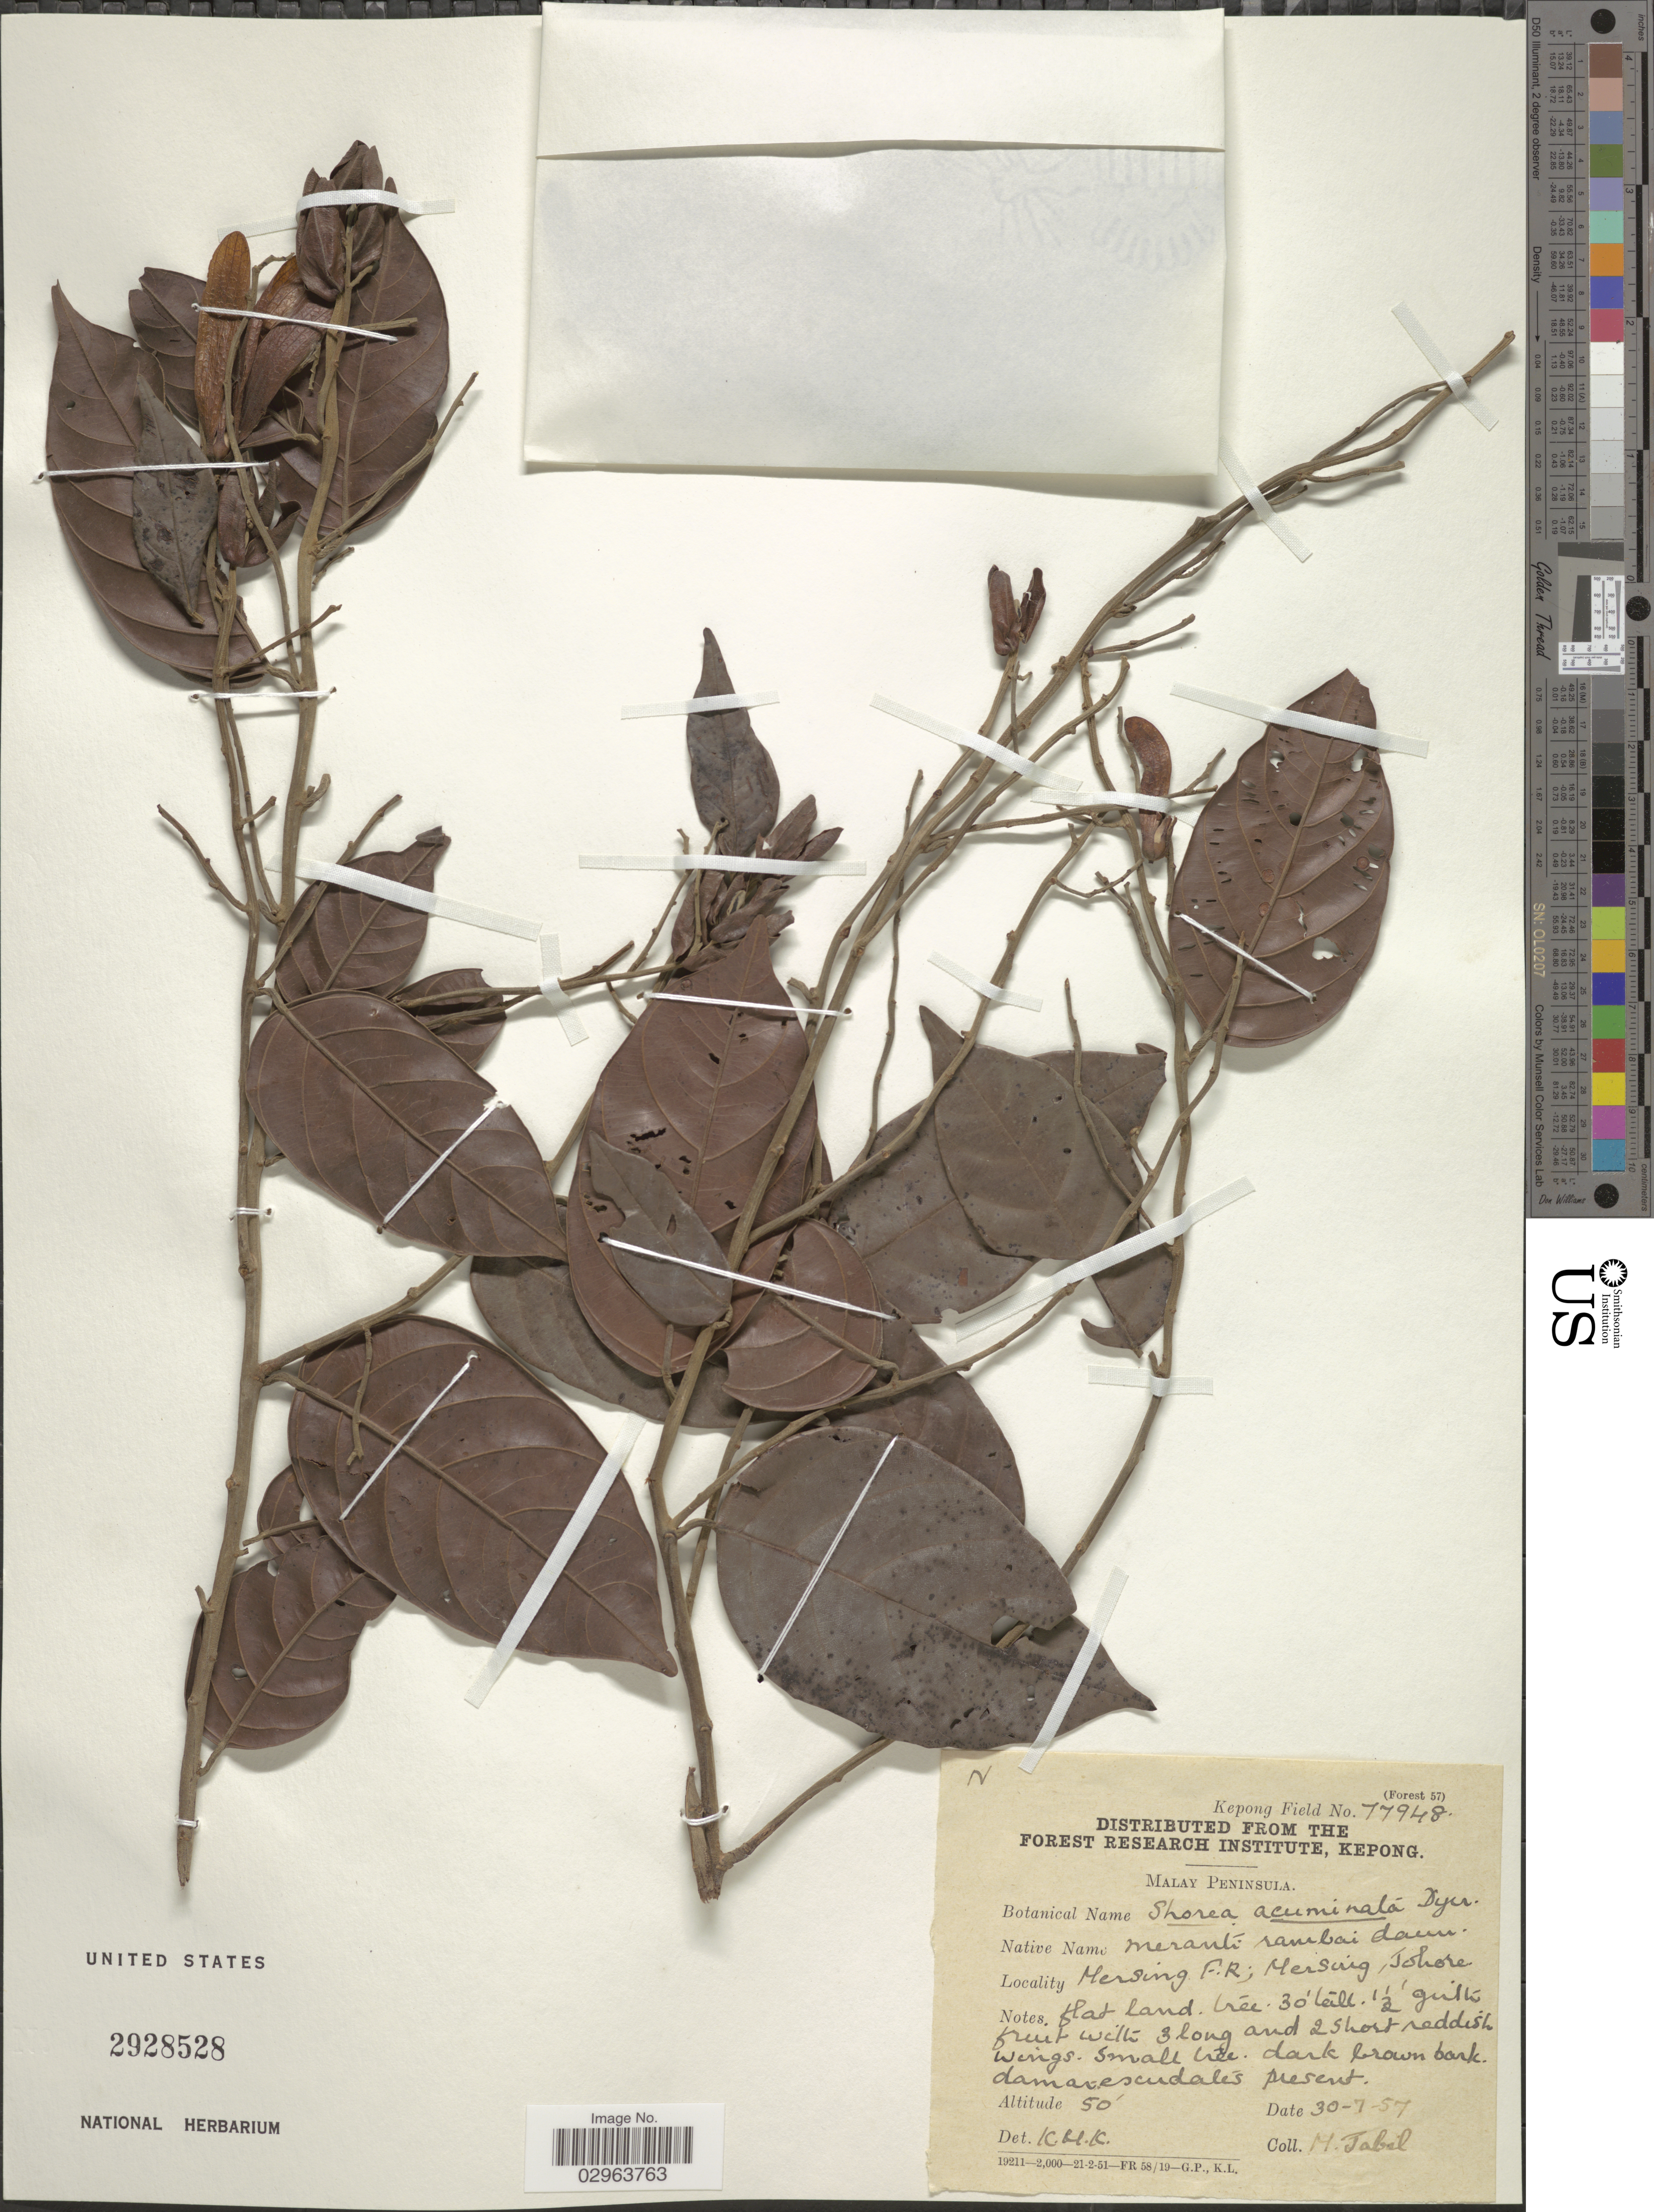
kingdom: Plantae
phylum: Tracheophyta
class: Magnoliopsida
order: Malvales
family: Dipterocarpaceae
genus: Rubroshorea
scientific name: Rubroshorea acuminata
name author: (Dyer) P.S. Ashton & J. Heck.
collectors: M. Jabal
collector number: Kepong Field 77948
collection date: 1957-07-30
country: Malaysia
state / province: Johor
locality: Malay Peninsula. Mersing F.R.; Mersing, Johore.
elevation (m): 15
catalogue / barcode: US 2928528